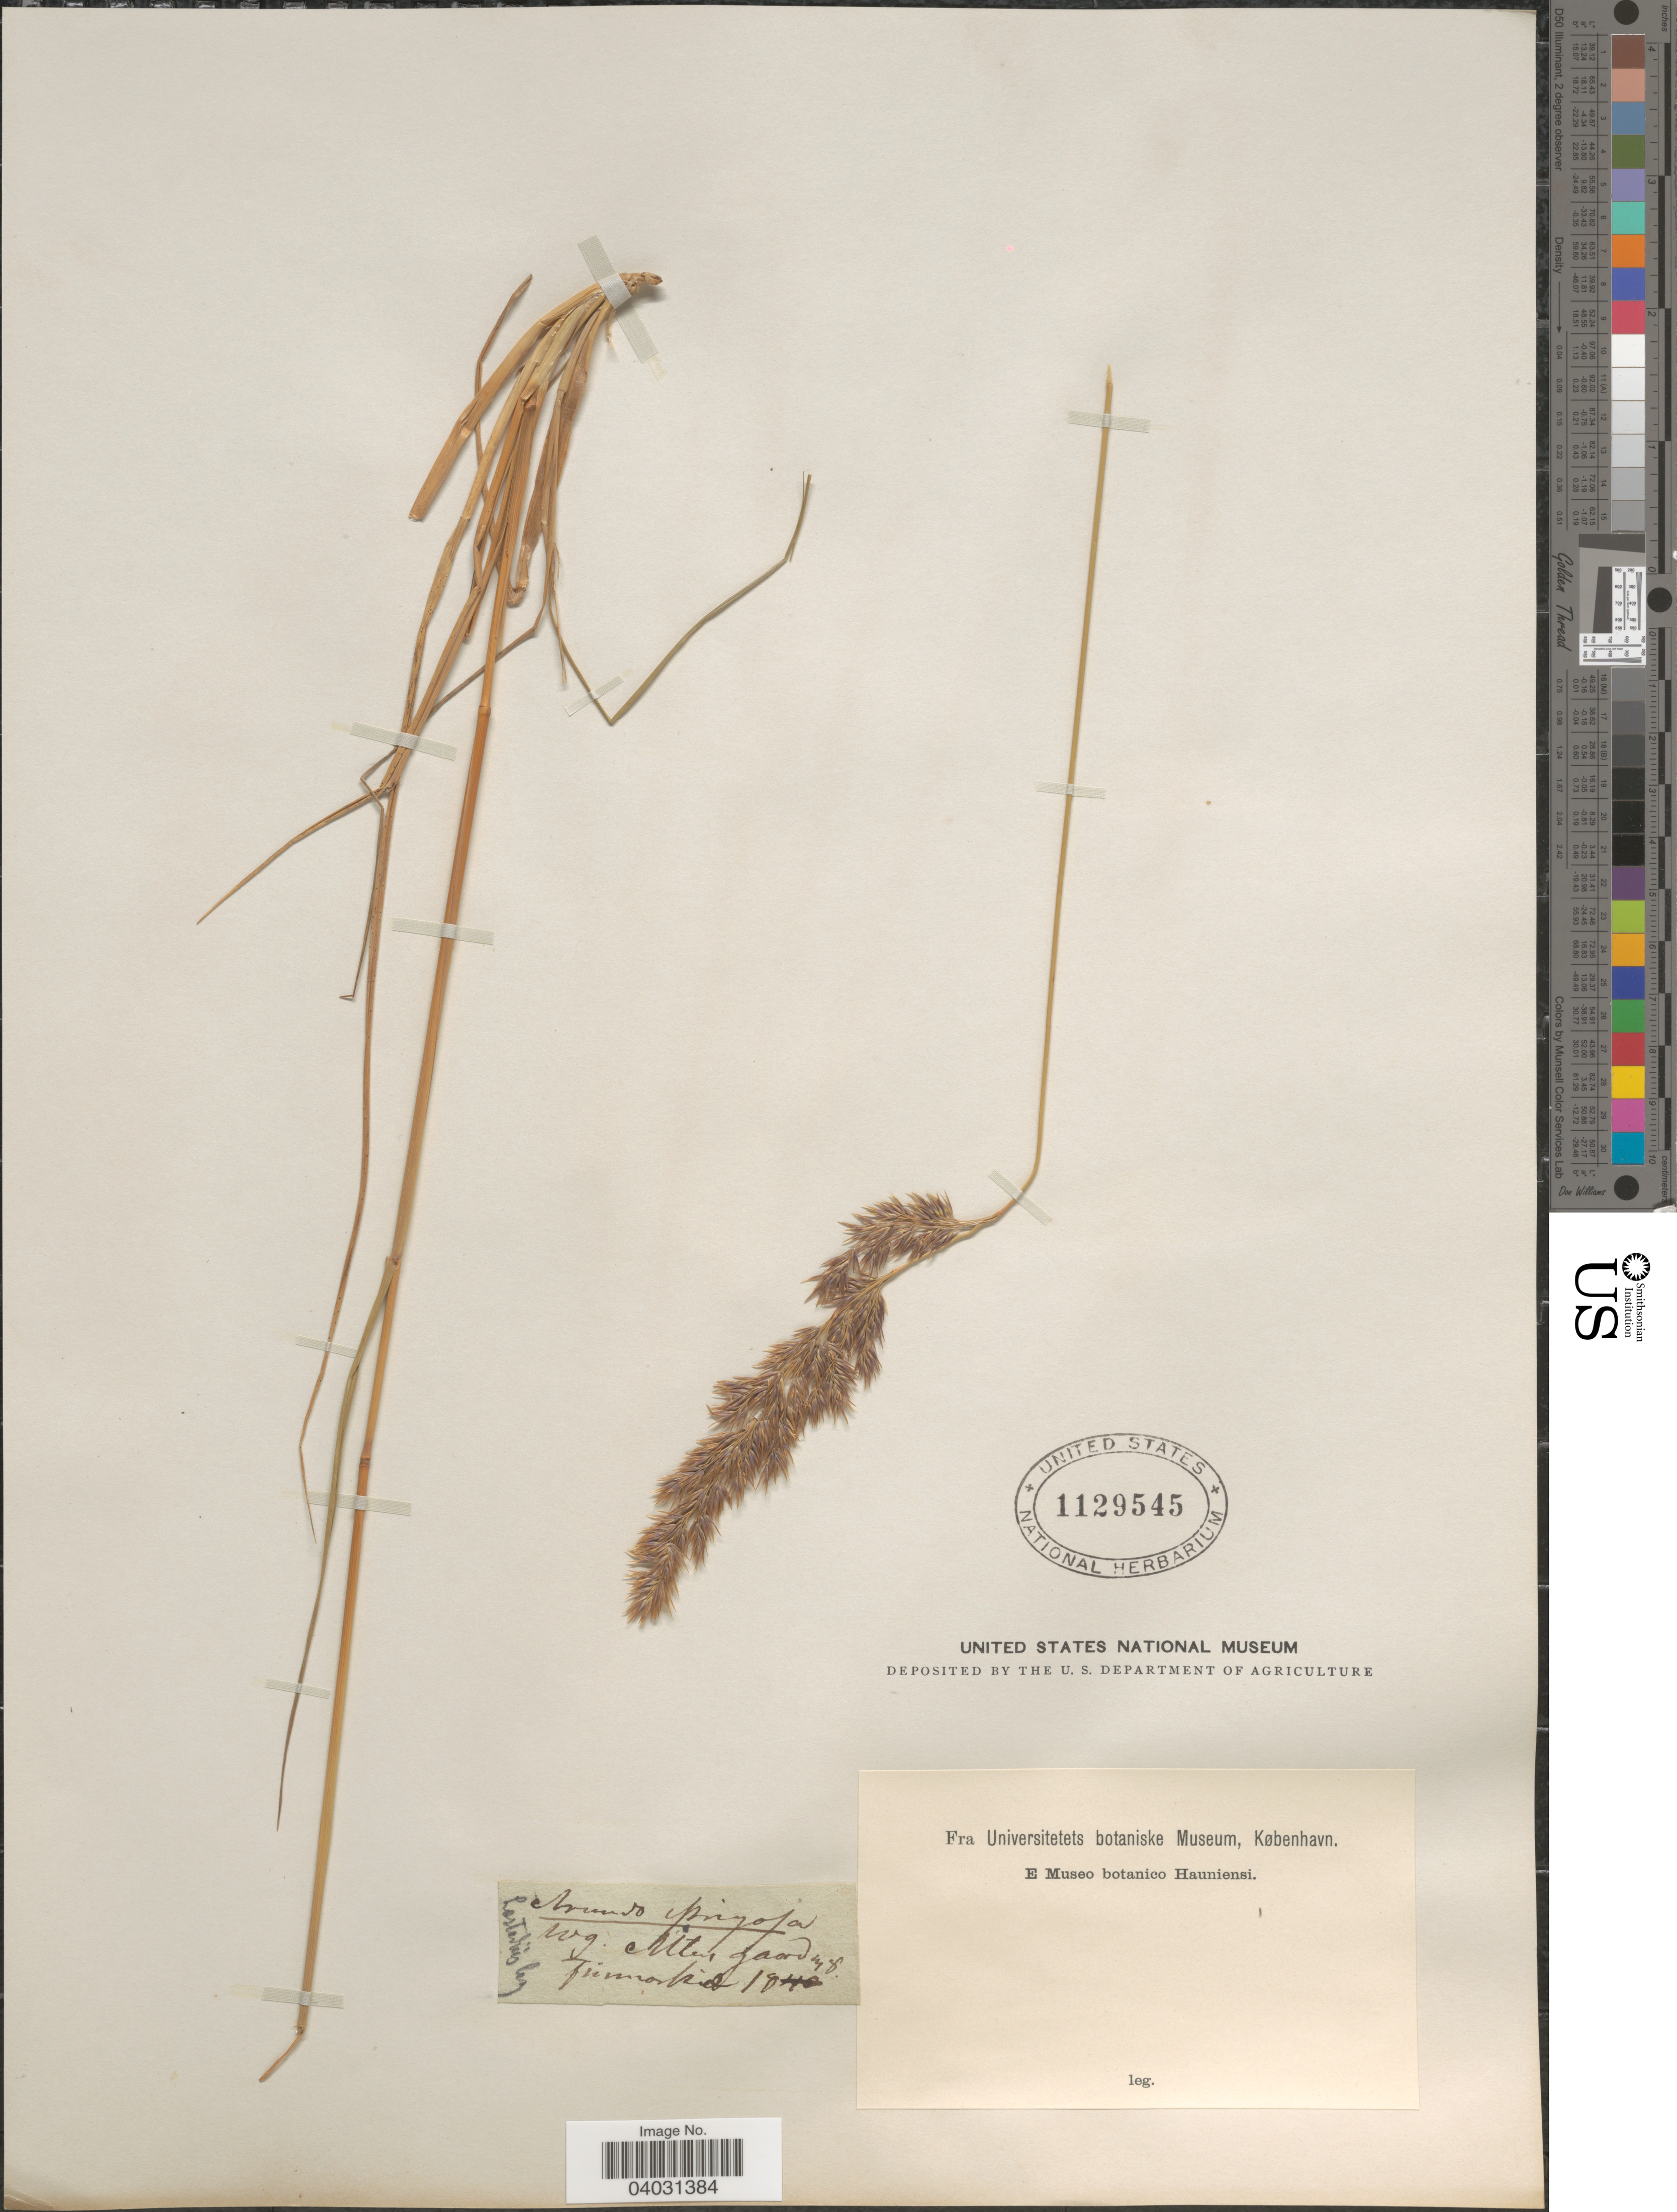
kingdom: Plantae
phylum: Tracheophyta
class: Liliopsida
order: Poales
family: Poaceae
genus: Calamagrostis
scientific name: Calamagrostis epigeios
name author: (L.) Roth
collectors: Lostadig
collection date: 1848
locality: Mten gaard, Tumakid.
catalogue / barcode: US 1129545